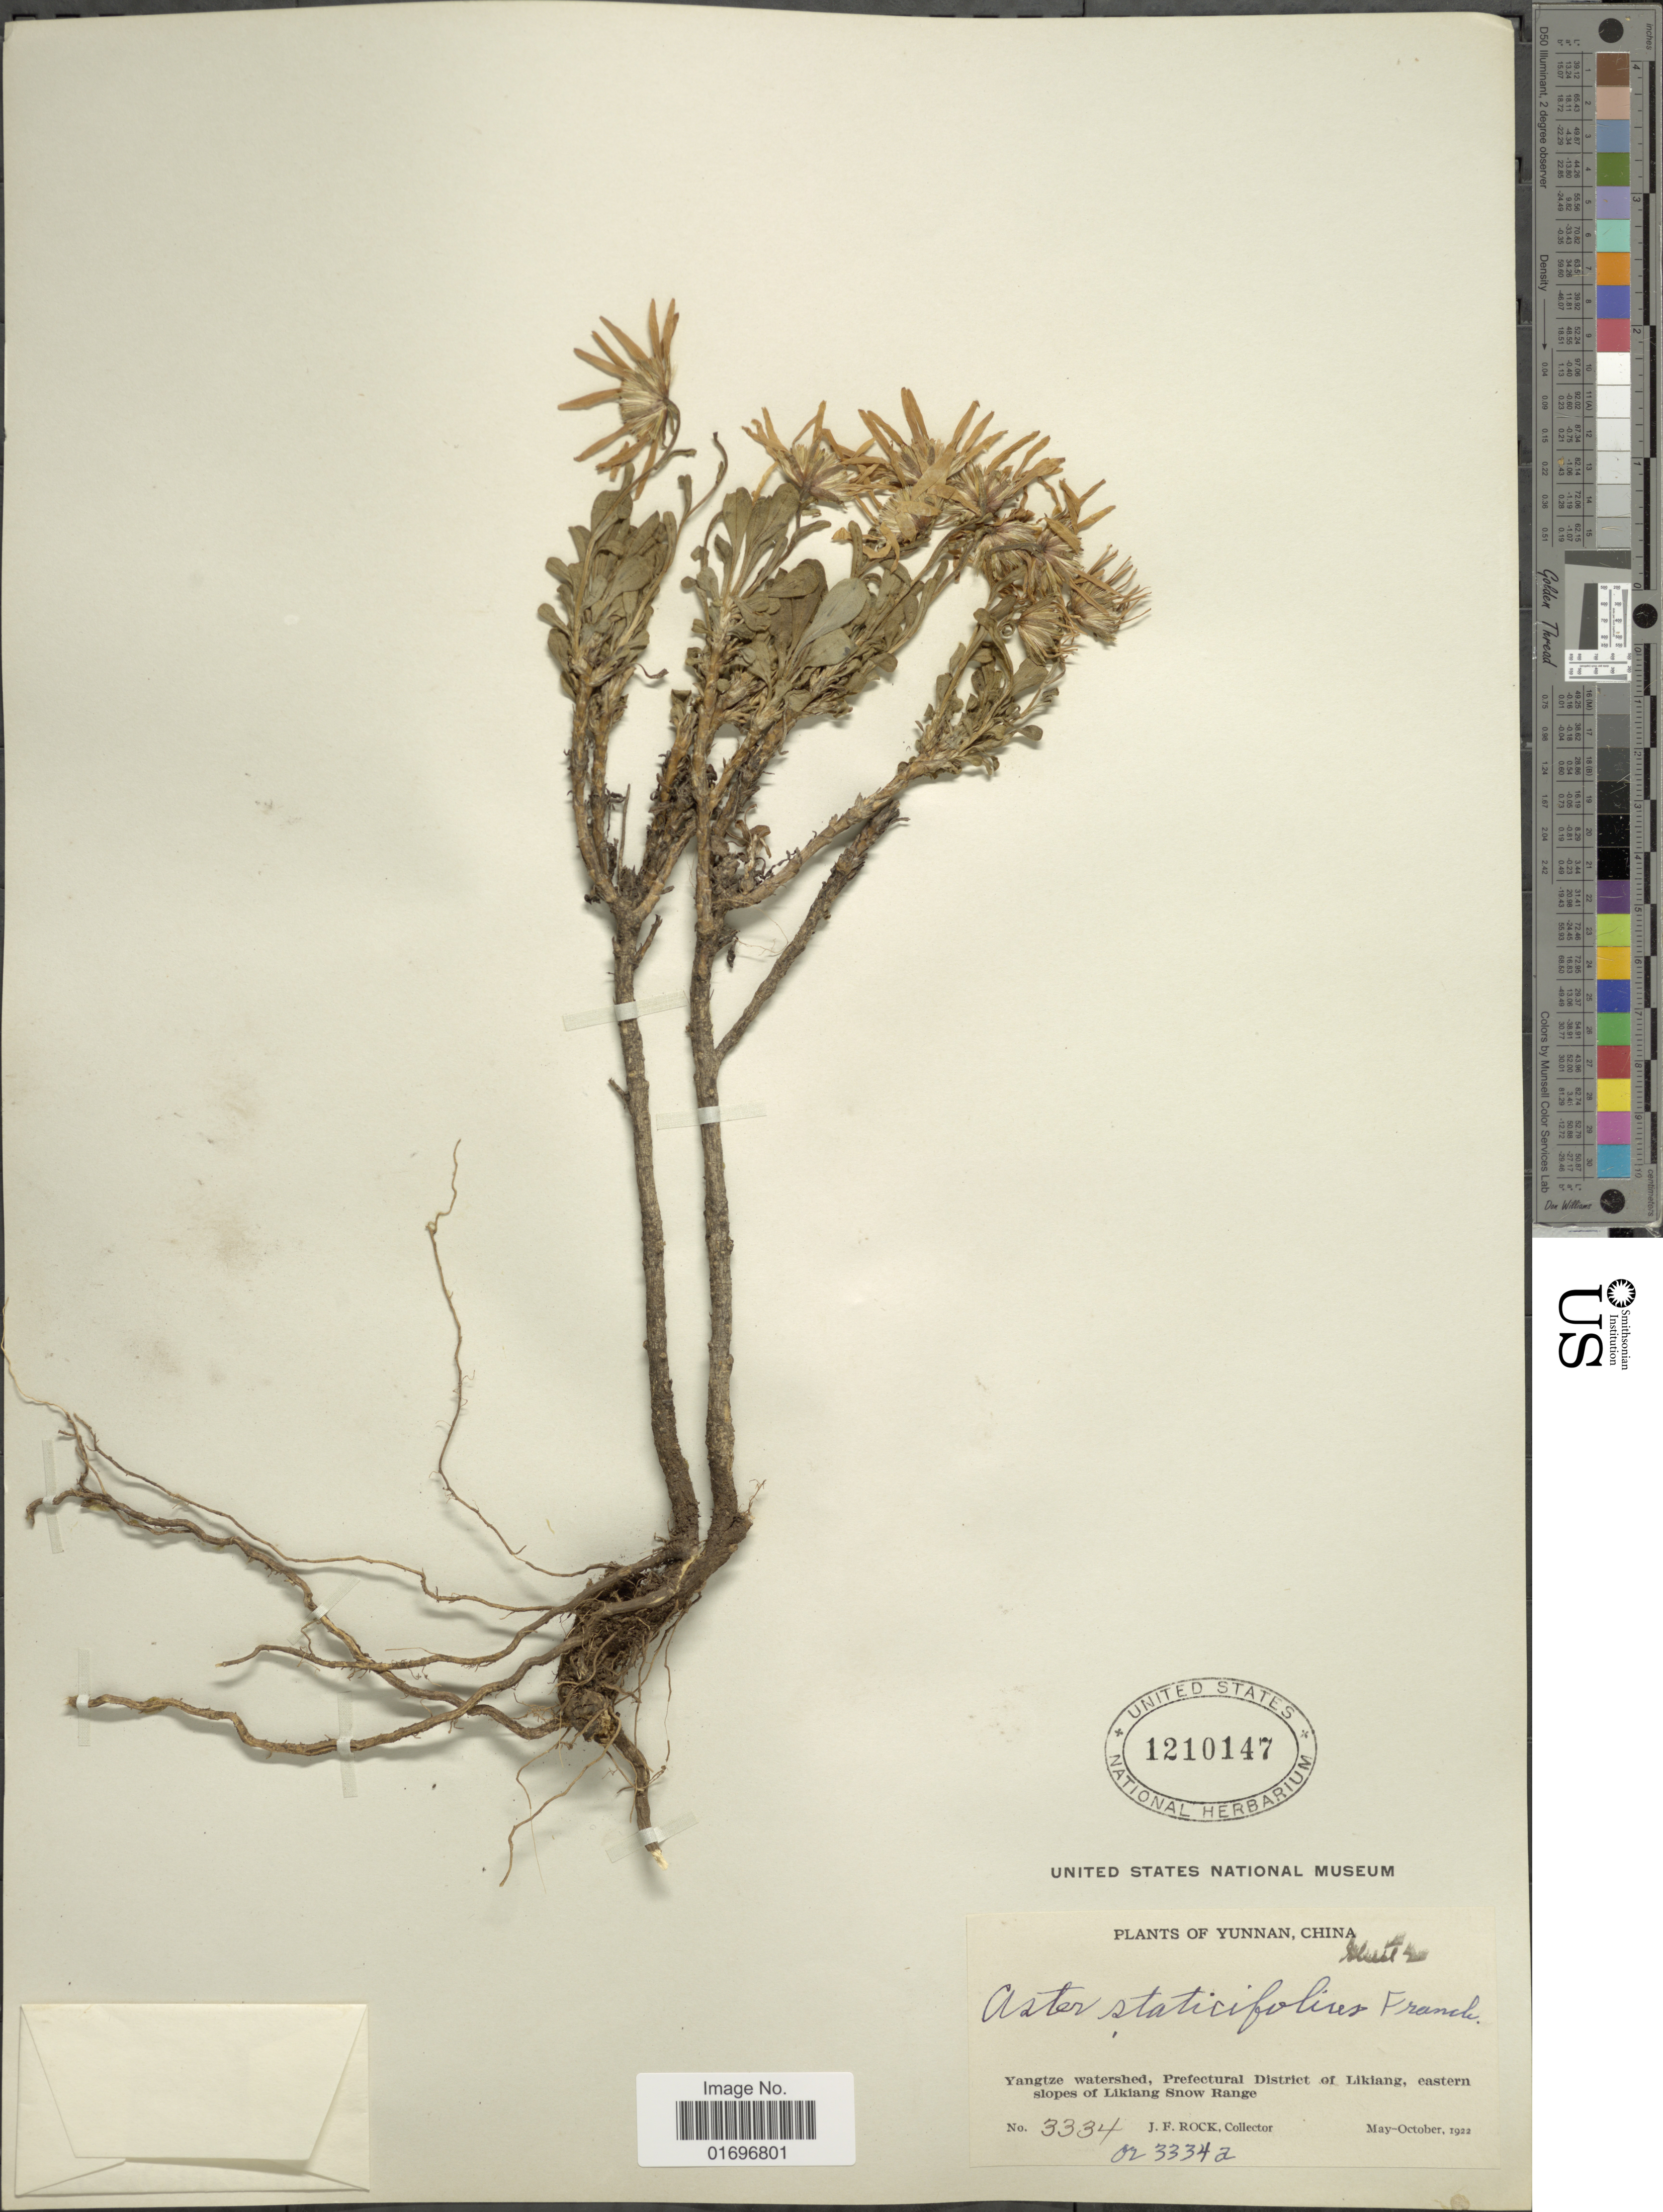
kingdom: Plantae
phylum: Tracheophyta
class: Magnoliopsida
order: Asterales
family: Asteraceae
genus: Aster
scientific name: Aster staticifolius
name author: Franch.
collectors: J. Rock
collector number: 3334/33342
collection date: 1922-05/1922-10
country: China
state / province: Yunnan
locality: Yunnan, China. Yangtze watershed, Prefectural District of Likiang, eastern slopes of Likiang Snow Range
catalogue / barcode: US 1210147